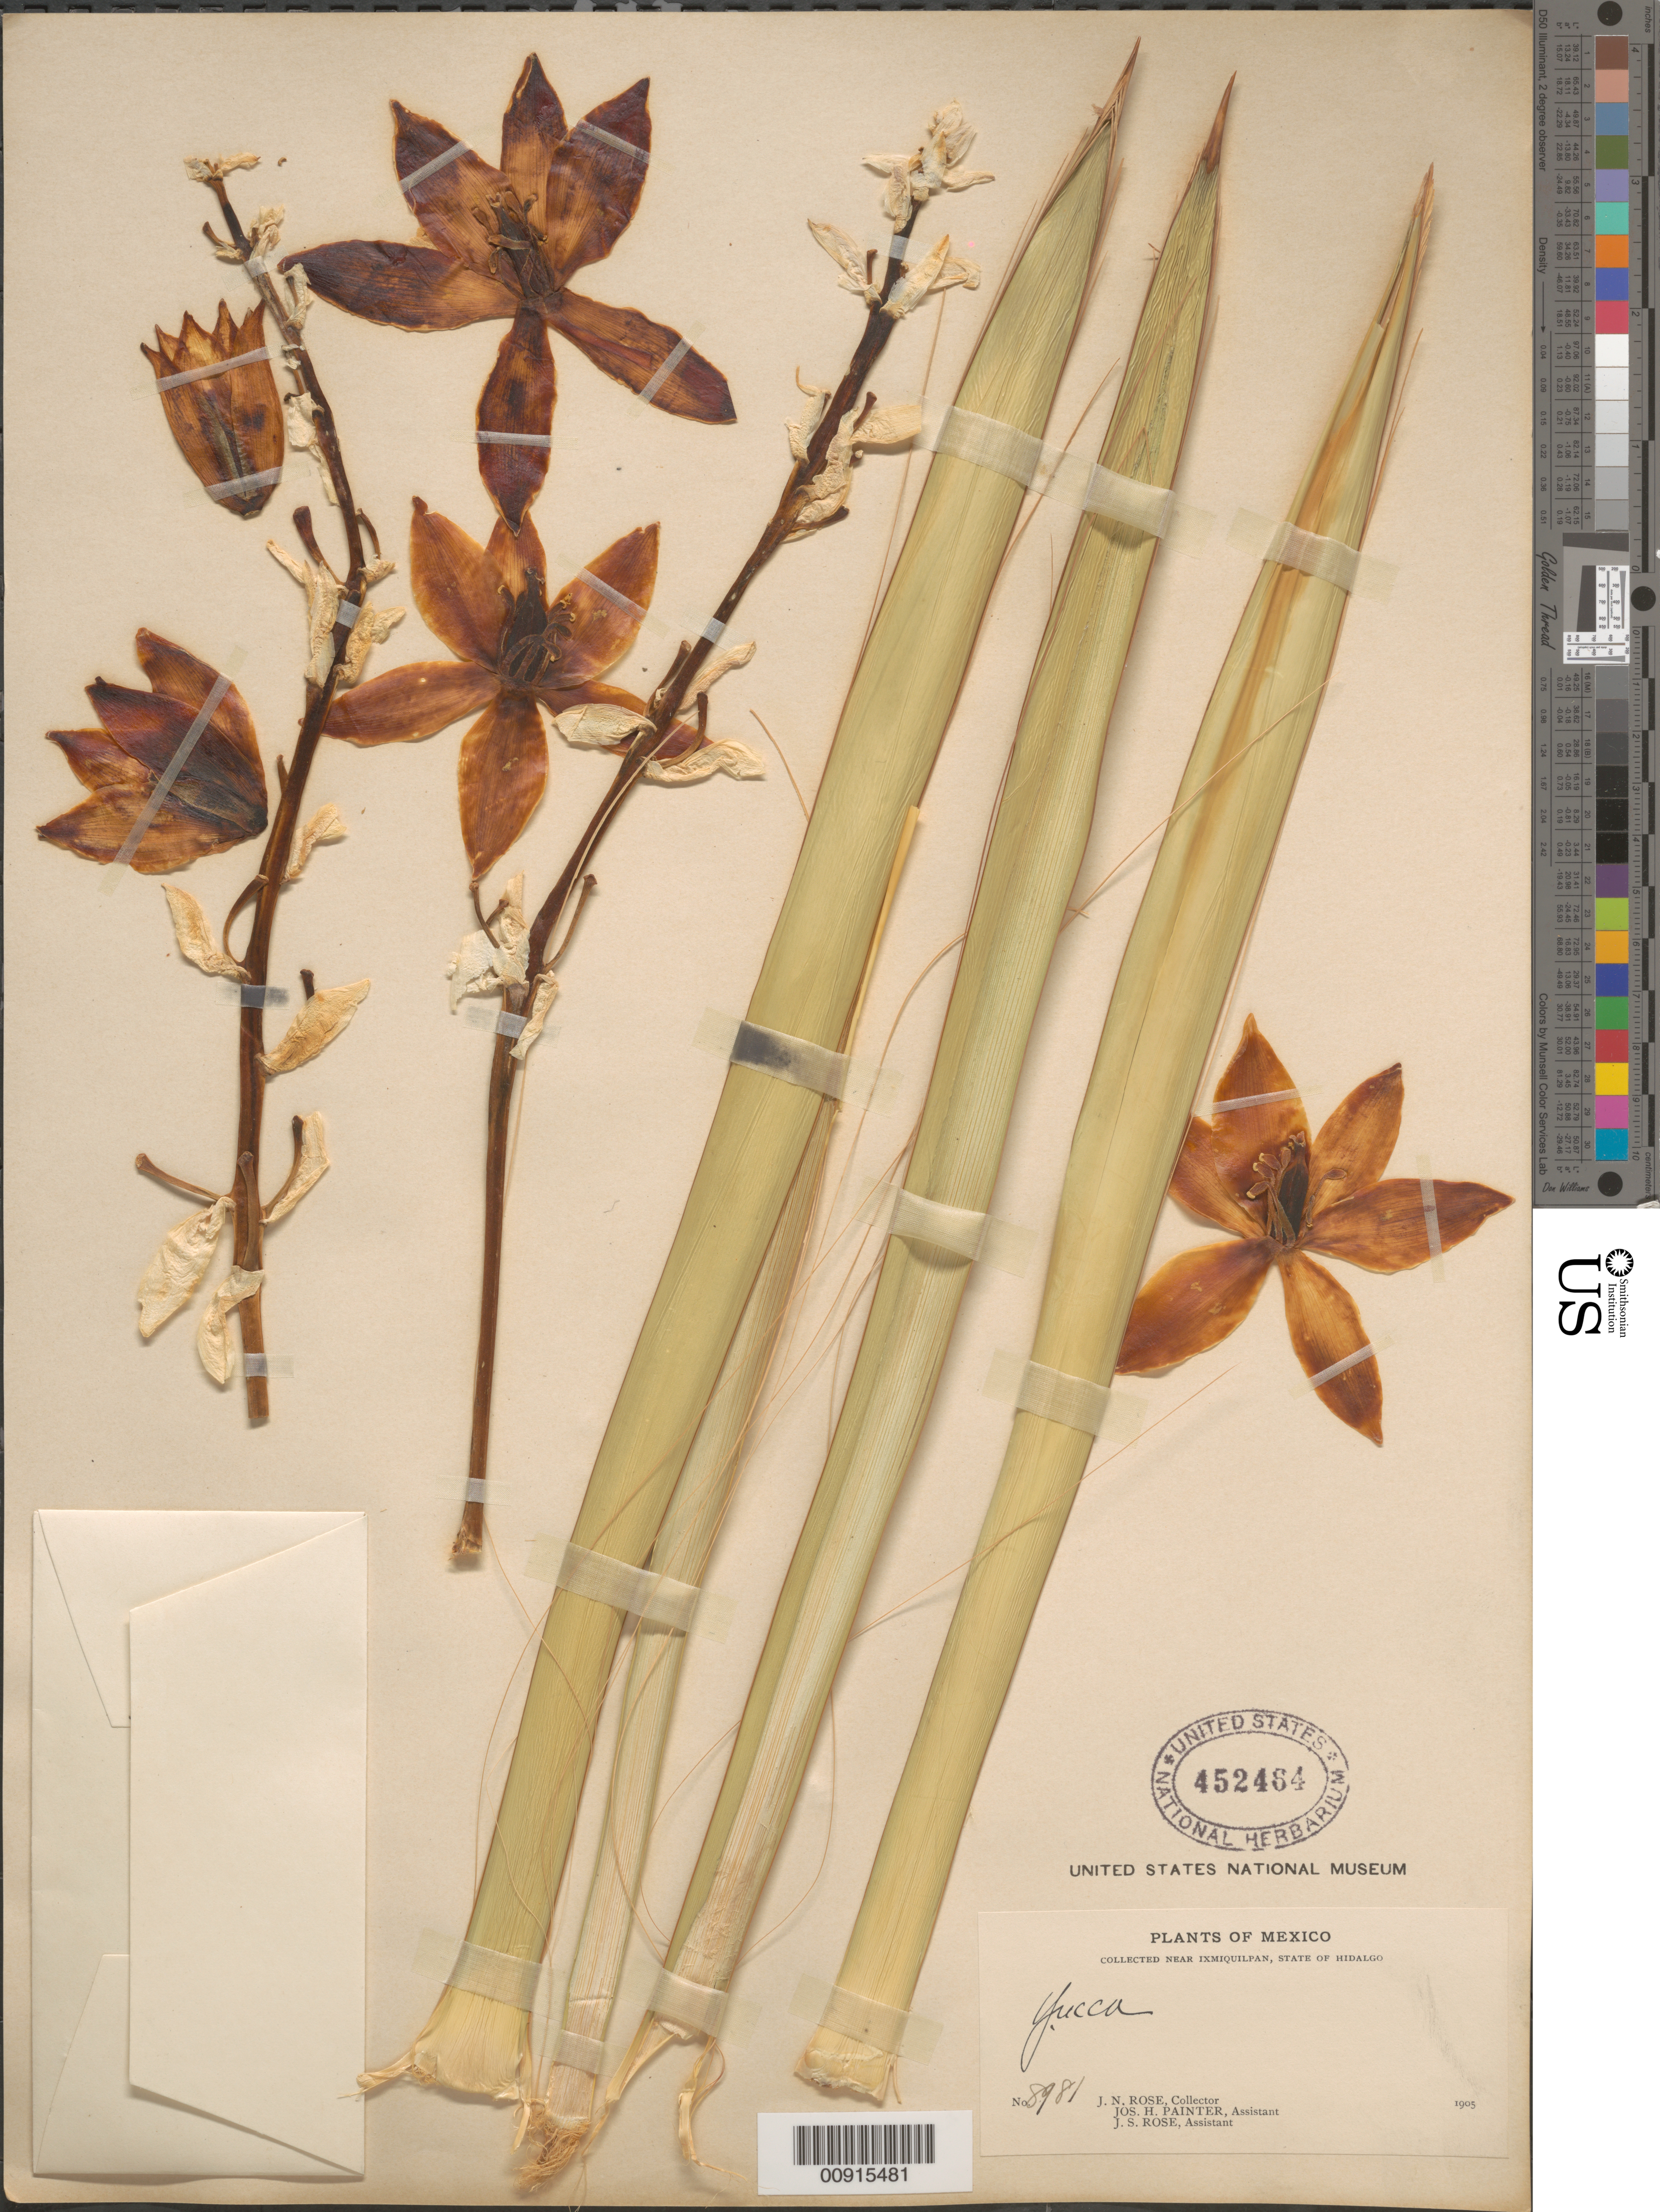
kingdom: Plantae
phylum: Tracheophyta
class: Liliopsida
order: Asparagales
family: Asparagaceae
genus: Yucca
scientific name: Yucca sp.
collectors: J. N. Rose, J. H. Painter & J. S. Rose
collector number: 8981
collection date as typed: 1905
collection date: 1905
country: Mexico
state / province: Hidalgo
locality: Near Ixmiquilpan, State of Hidalgo.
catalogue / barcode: US 452464